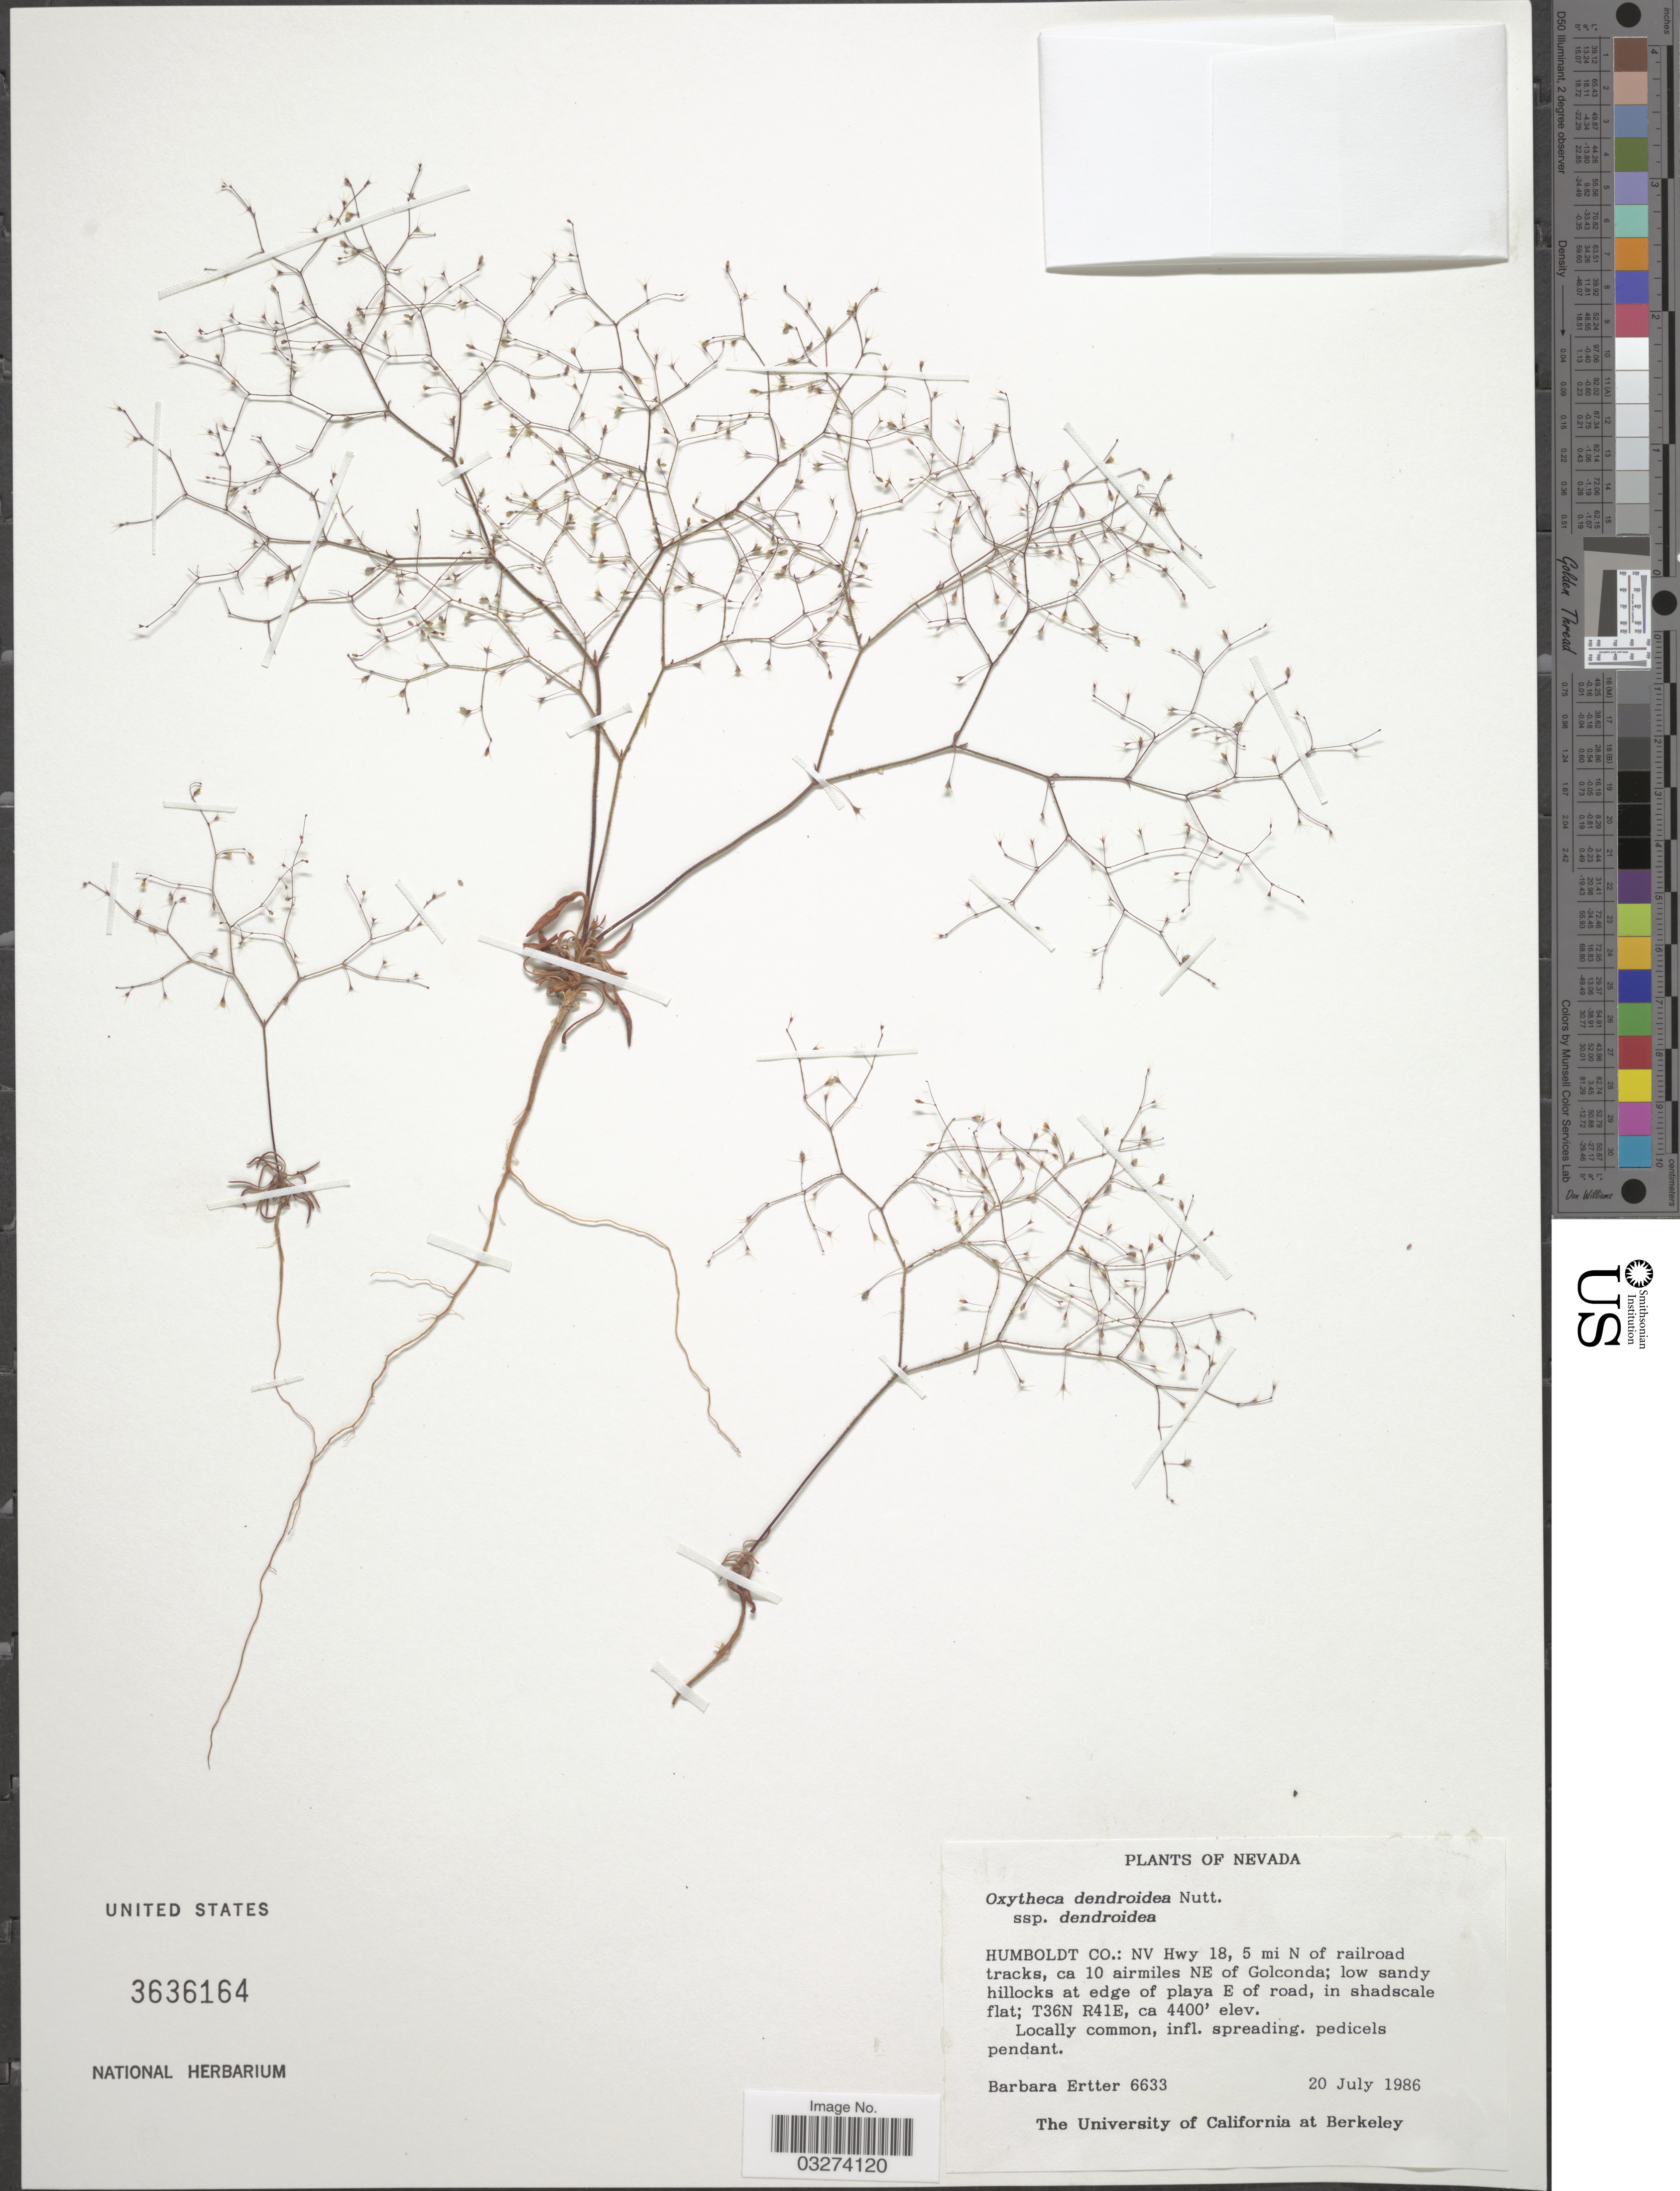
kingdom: Plantae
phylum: Tracheophyta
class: Magnoliopsida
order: Caryophyllales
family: Polygonaceae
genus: Oxytheca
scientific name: Oxytheca dendroidea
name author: Nutt.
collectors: B. Ertter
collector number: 6633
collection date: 1986-07-20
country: United States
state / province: Nevada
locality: Humboldt Co.: NV Hwy 18, 5 mi N of railroad tracks, ca 10 airmiles NE of Golconda; low sandy hillocks at edge of playa E of road, in shadscale flat; T36N R41E.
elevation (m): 1341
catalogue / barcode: US 3636164